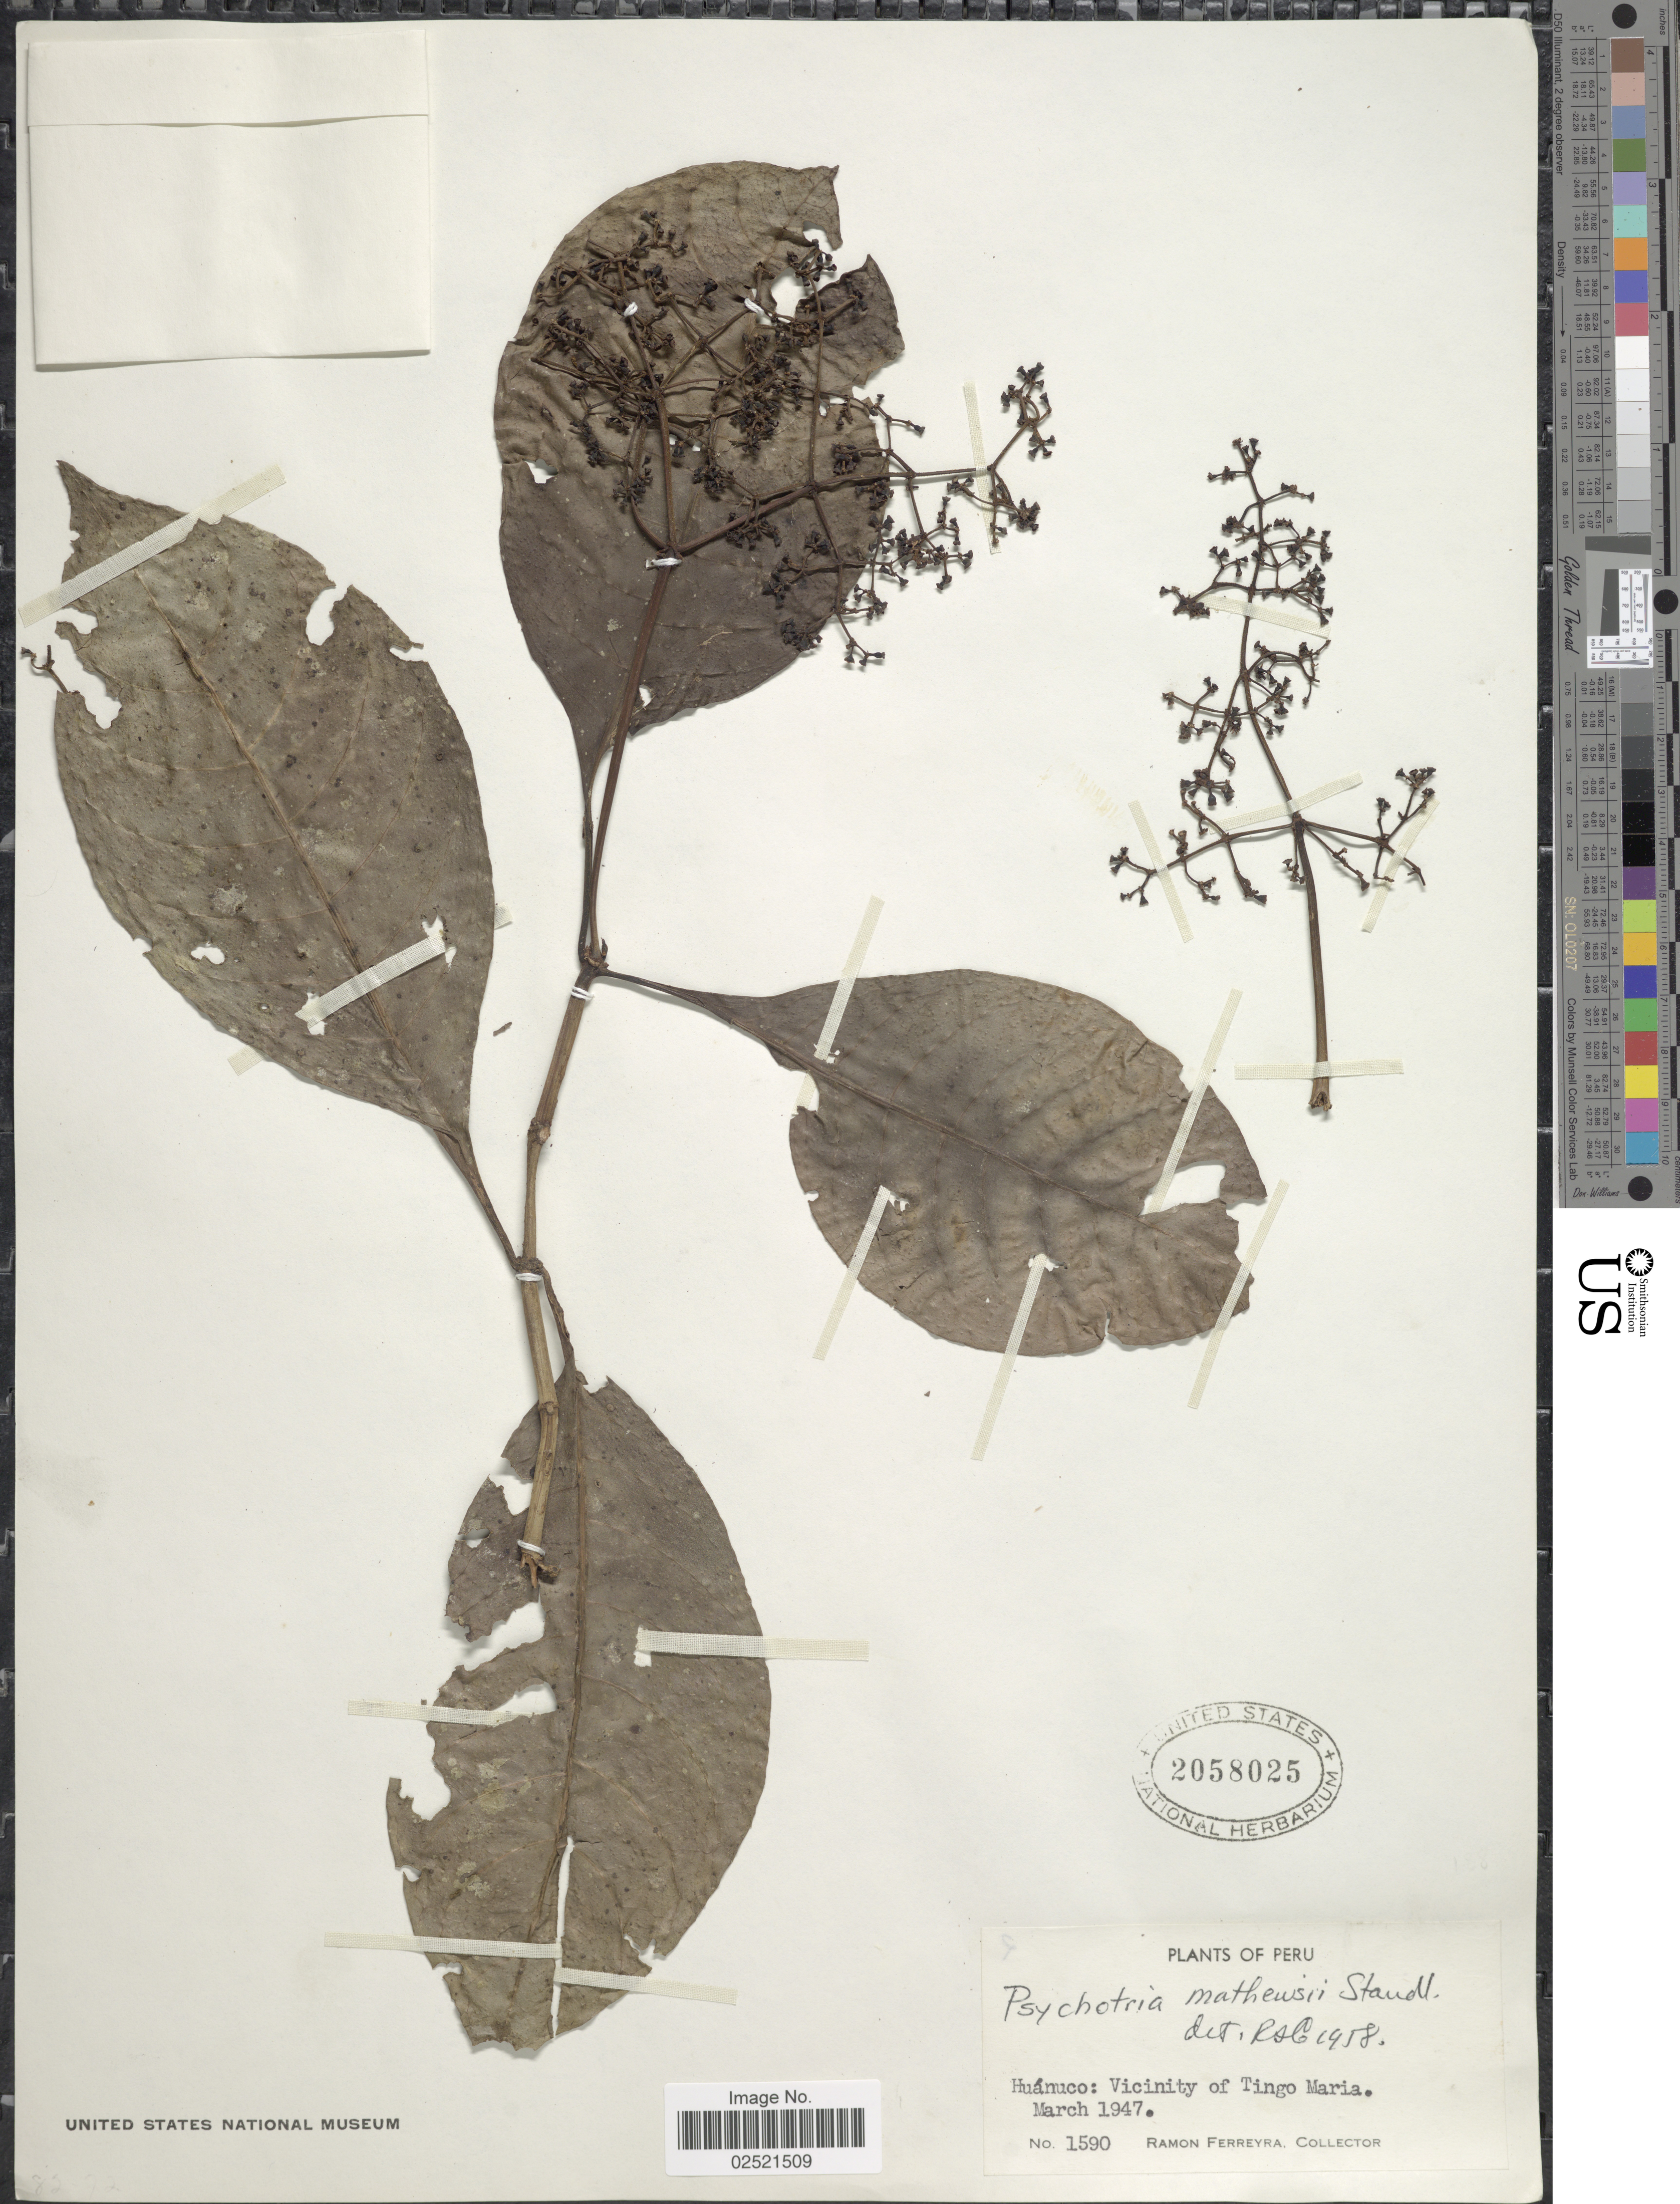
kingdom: Plantae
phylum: Tracheophyta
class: Magnoliopsida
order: Gentianales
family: Rubiaceae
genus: Psychotria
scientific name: Psychotria mathewsii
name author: Standl.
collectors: R. A. Ferreyra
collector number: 1590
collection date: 1947-03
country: Peru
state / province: Huánuco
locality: Vicinity of Tingo Maria.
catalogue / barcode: US 2058025